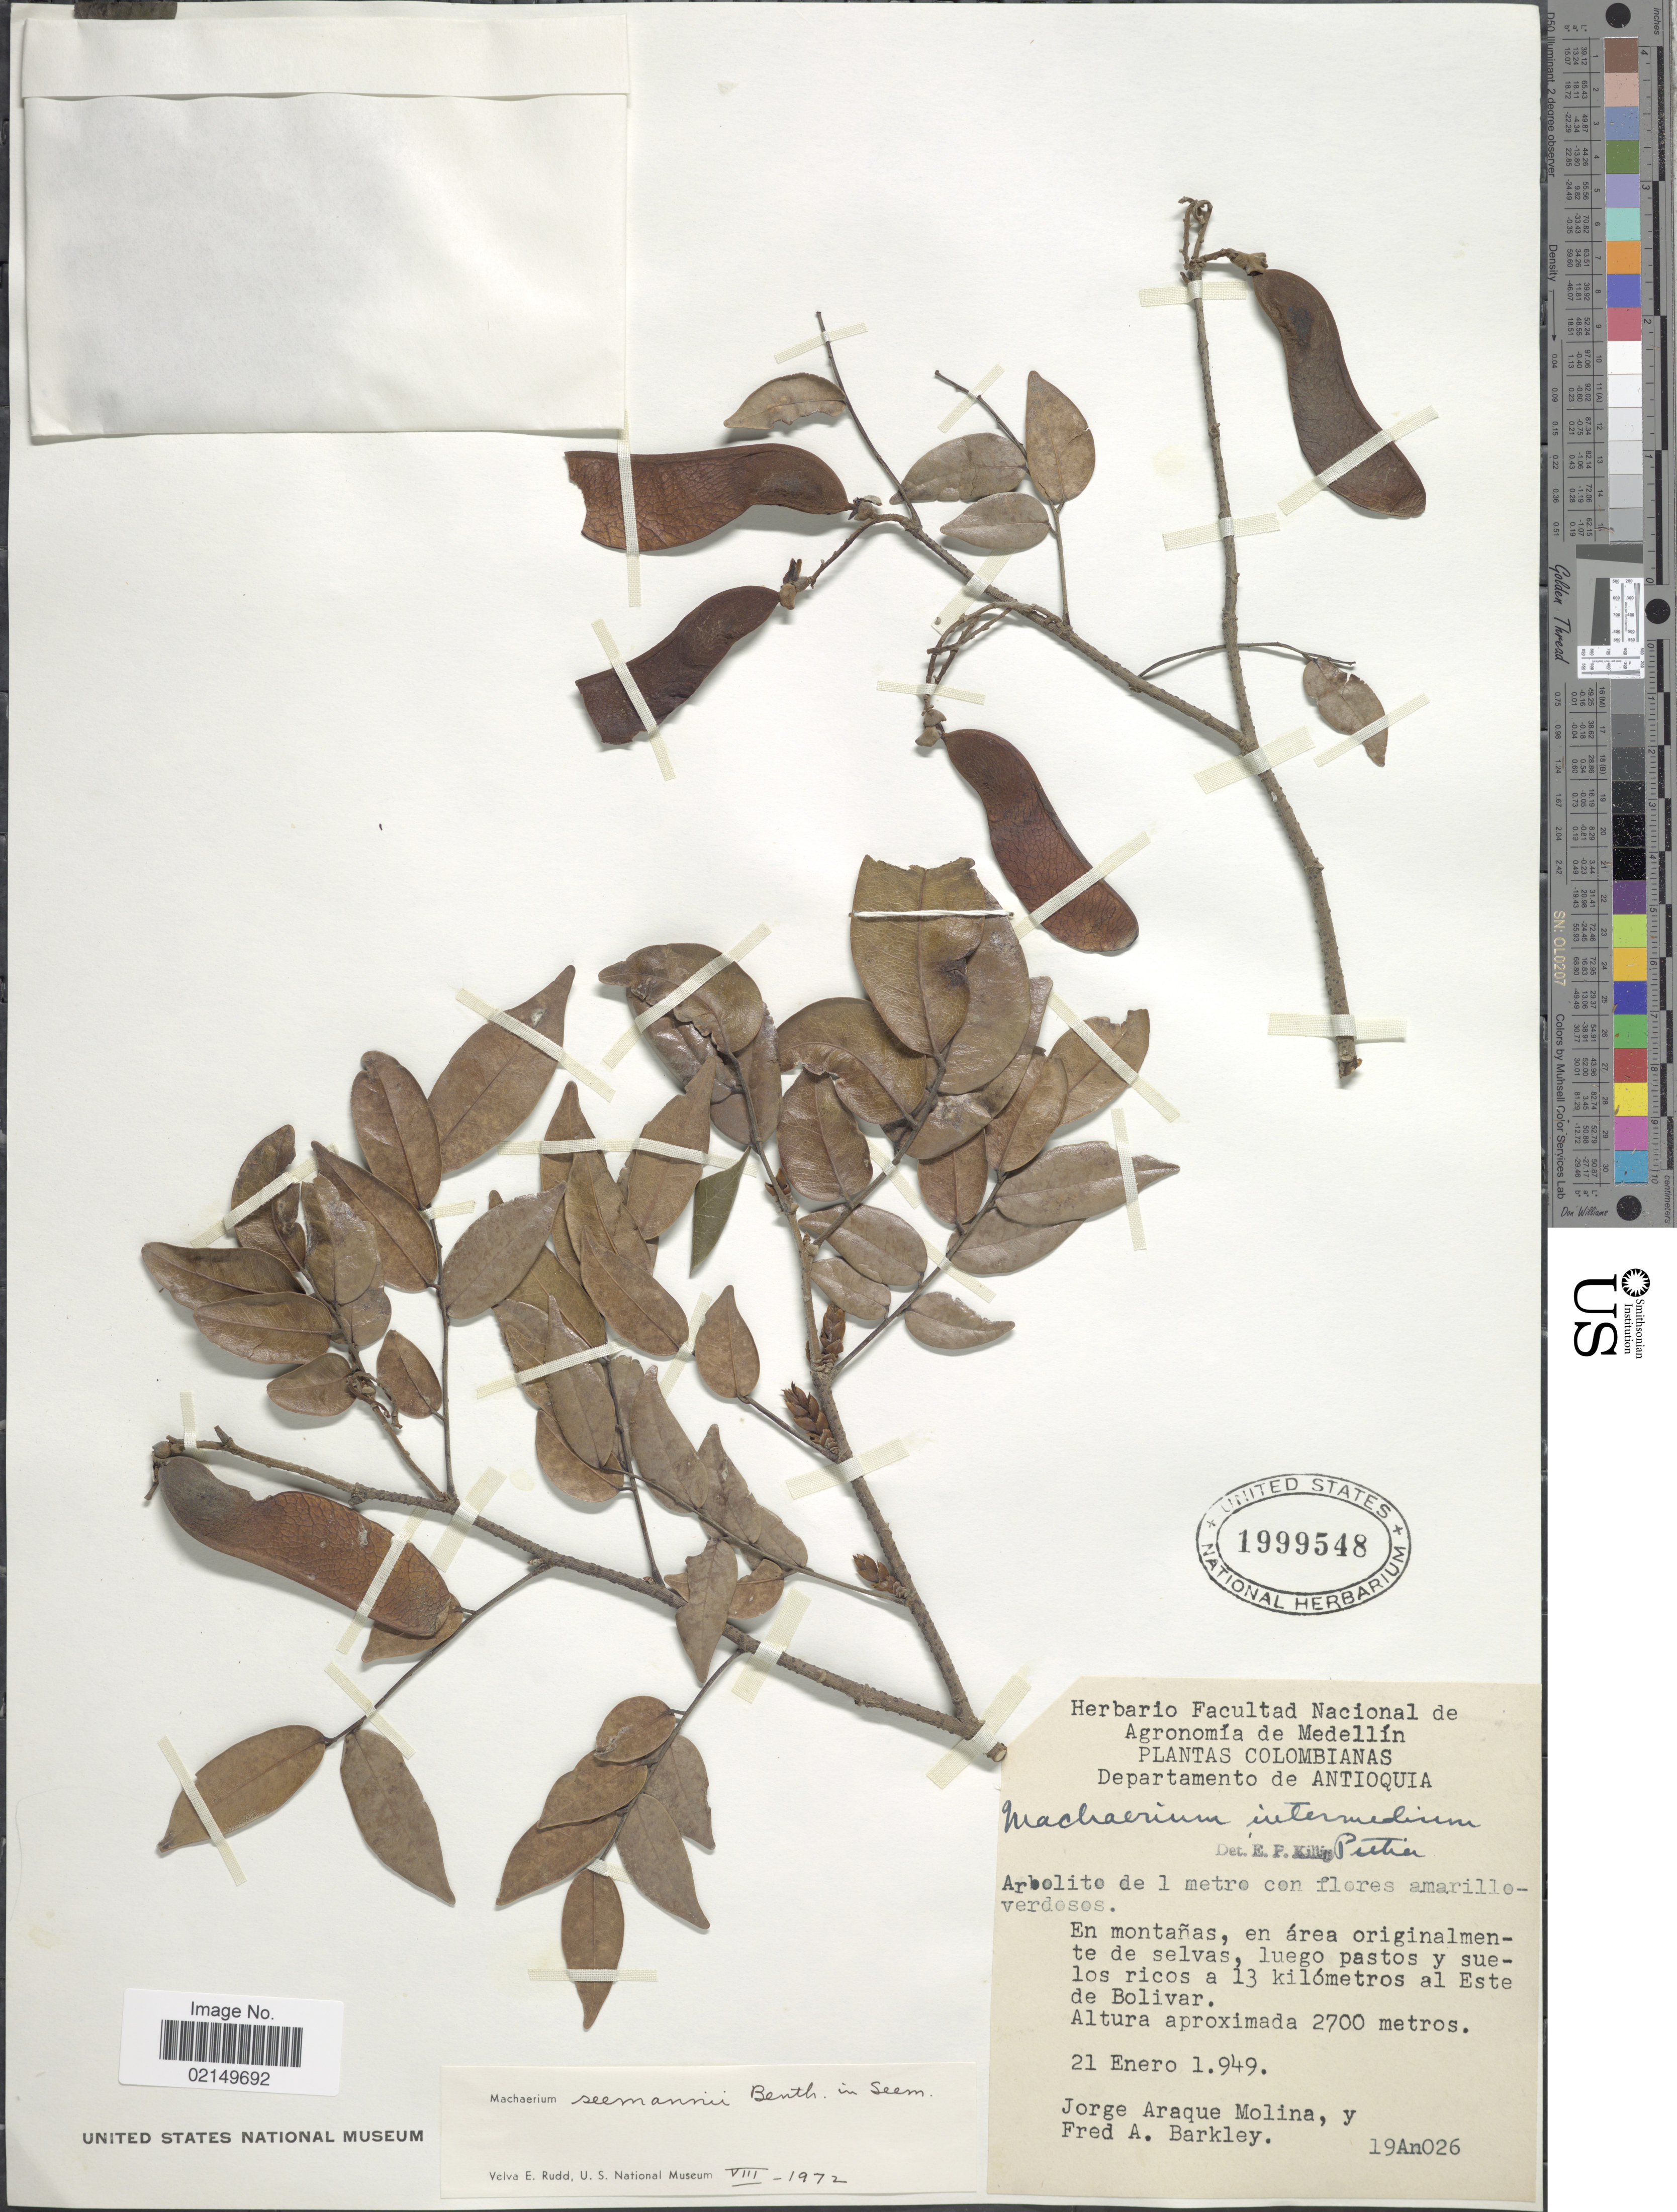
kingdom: Plantae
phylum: Tracheophyta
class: Magnoliopsida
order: Fabales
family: Fabaceae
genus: Machaerium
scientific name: Machaerium seemanni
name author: Benth. in Seem.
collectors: J. Araque Molina & F. A. Barkley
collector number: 19An026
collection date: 1949-01-21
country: Colombia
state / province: Antioquia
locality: Colombianas. Departamento de Antioquia. En montanas, en area originalmente de selvas, luego pastos y suelos ricos a 13 kilometros al Este de Bolivar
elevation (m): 2700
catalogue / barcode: US 1999548